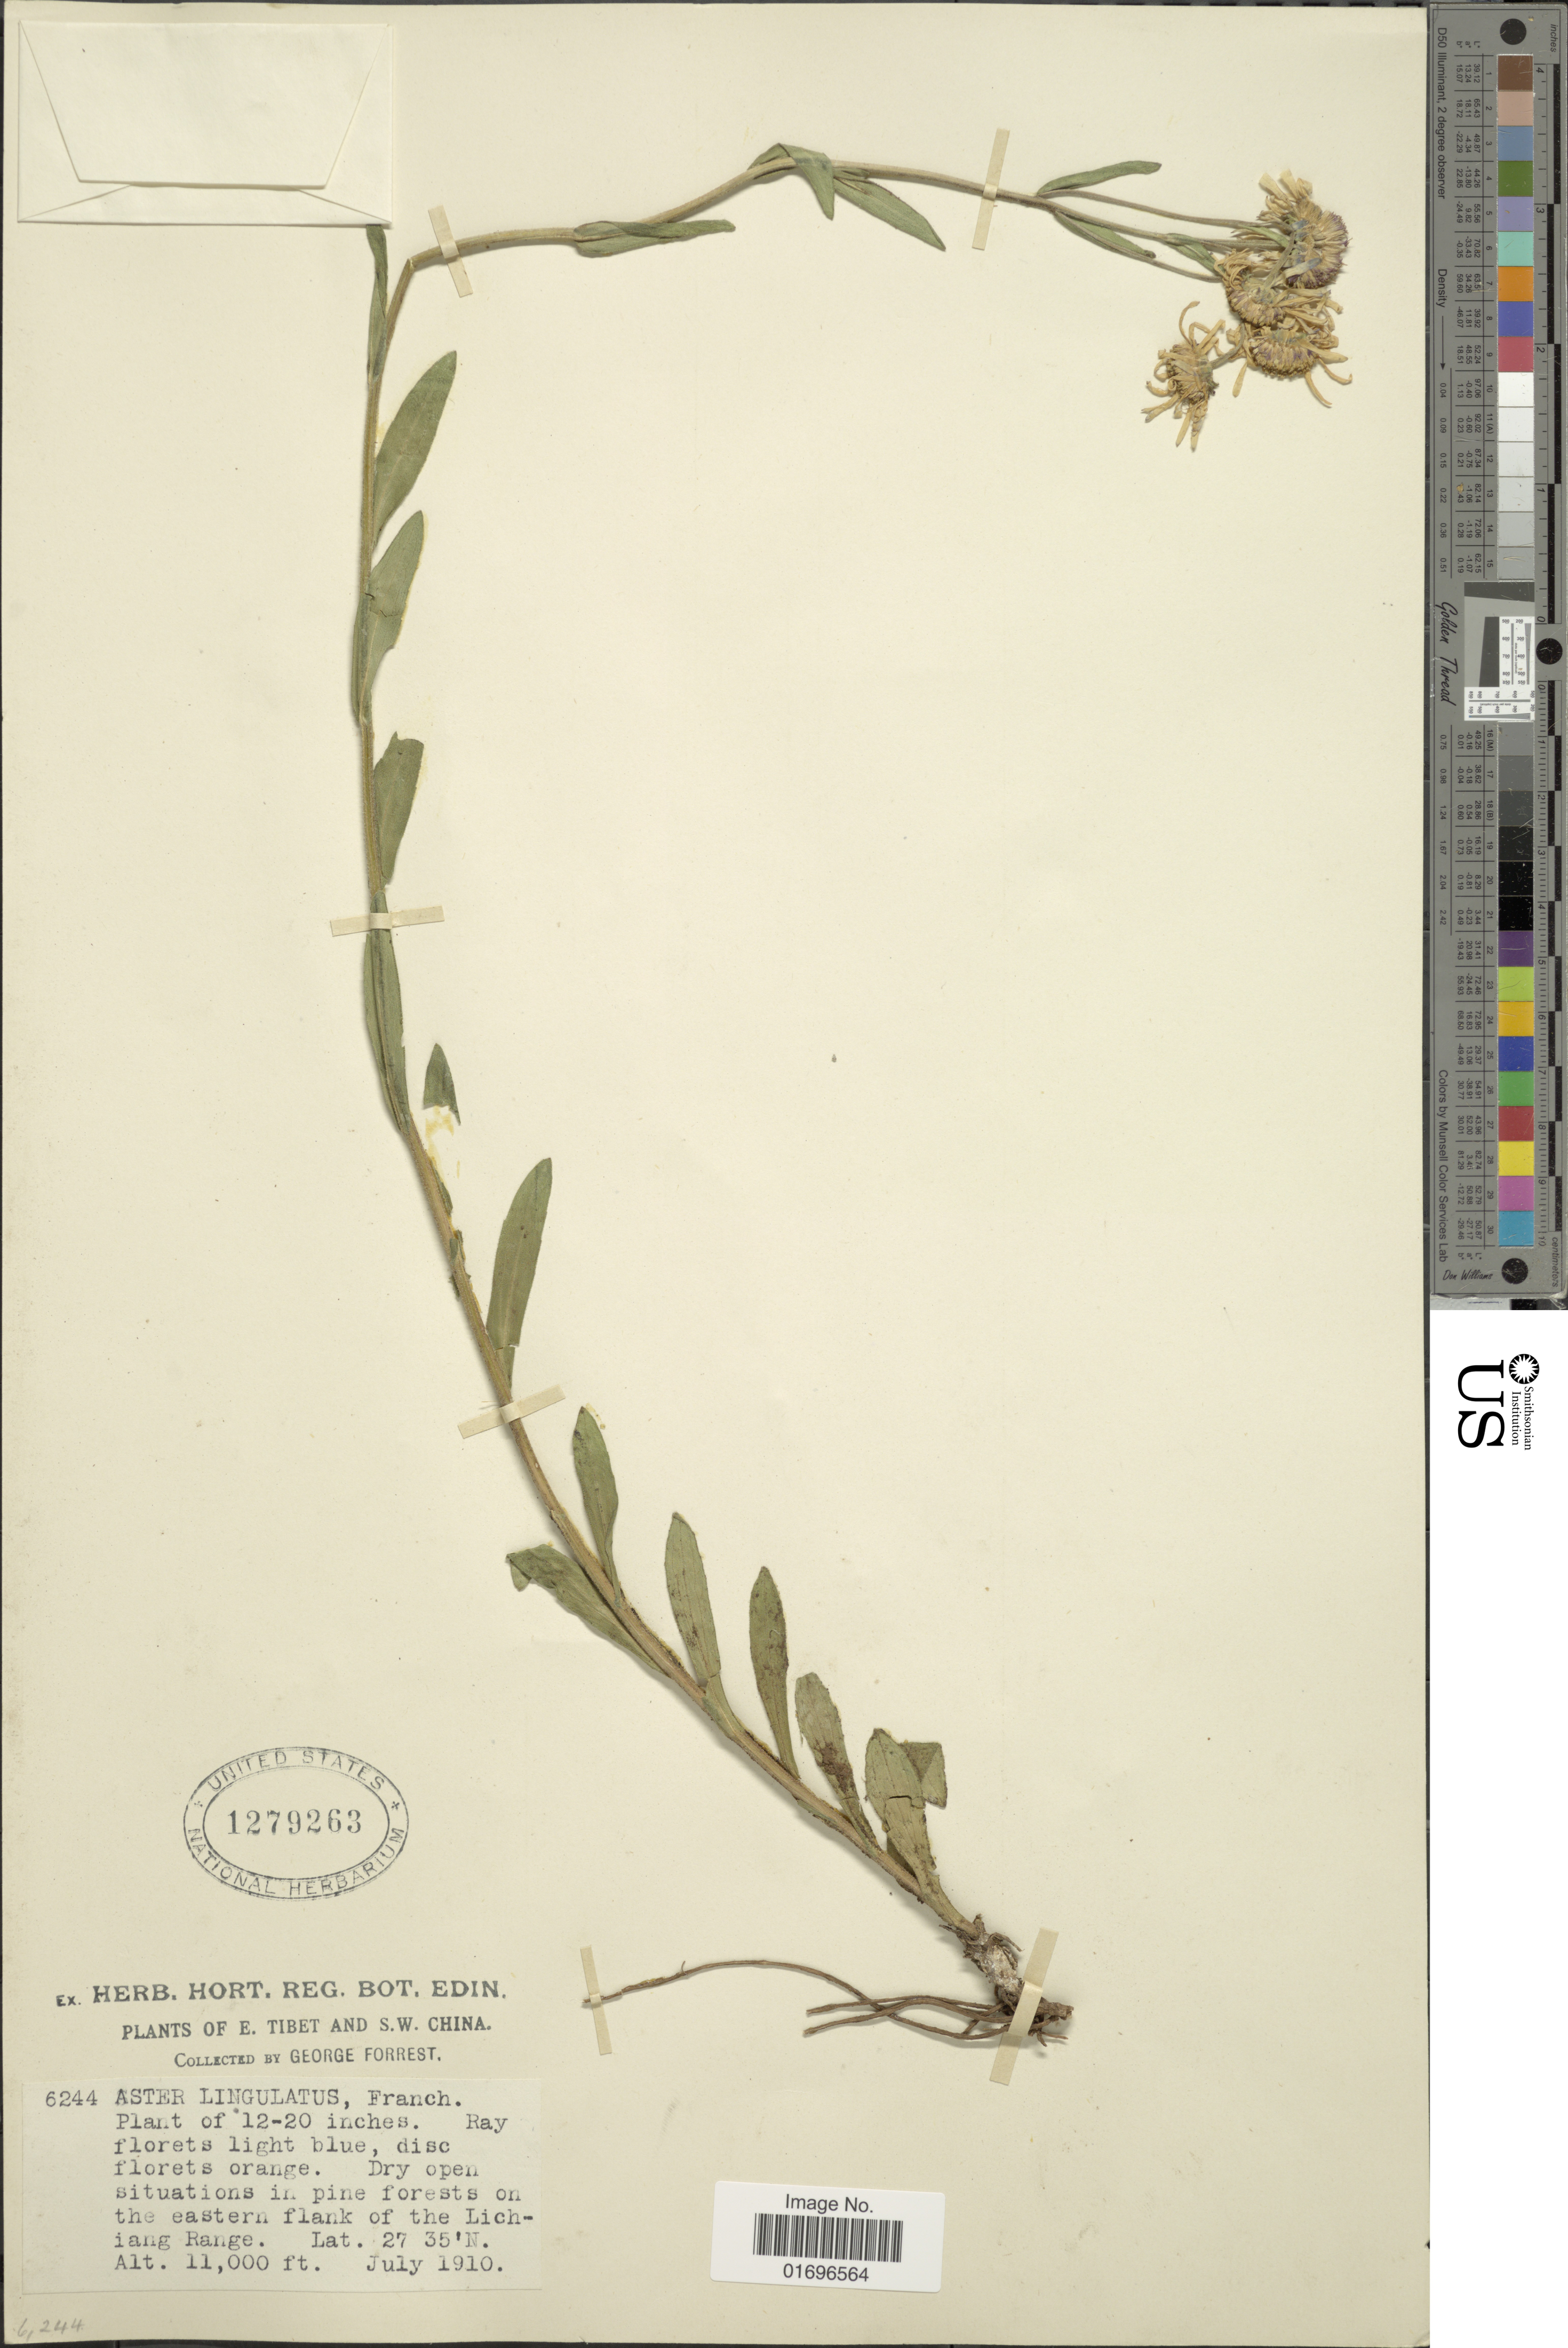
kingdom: Plantae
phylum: Tracheophyta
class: Magnoliopsida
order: Asterales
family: Asteraceae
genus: Aster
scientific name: Aster lingulatus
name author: Franch.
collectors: G. Forrest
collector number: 6244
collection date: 1910-07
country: China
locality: E. Tibet and S.W. China. Dry open situations in pine forests on the eastern flank of the Lichiang Range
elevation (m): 3353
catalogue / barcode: US 1279263